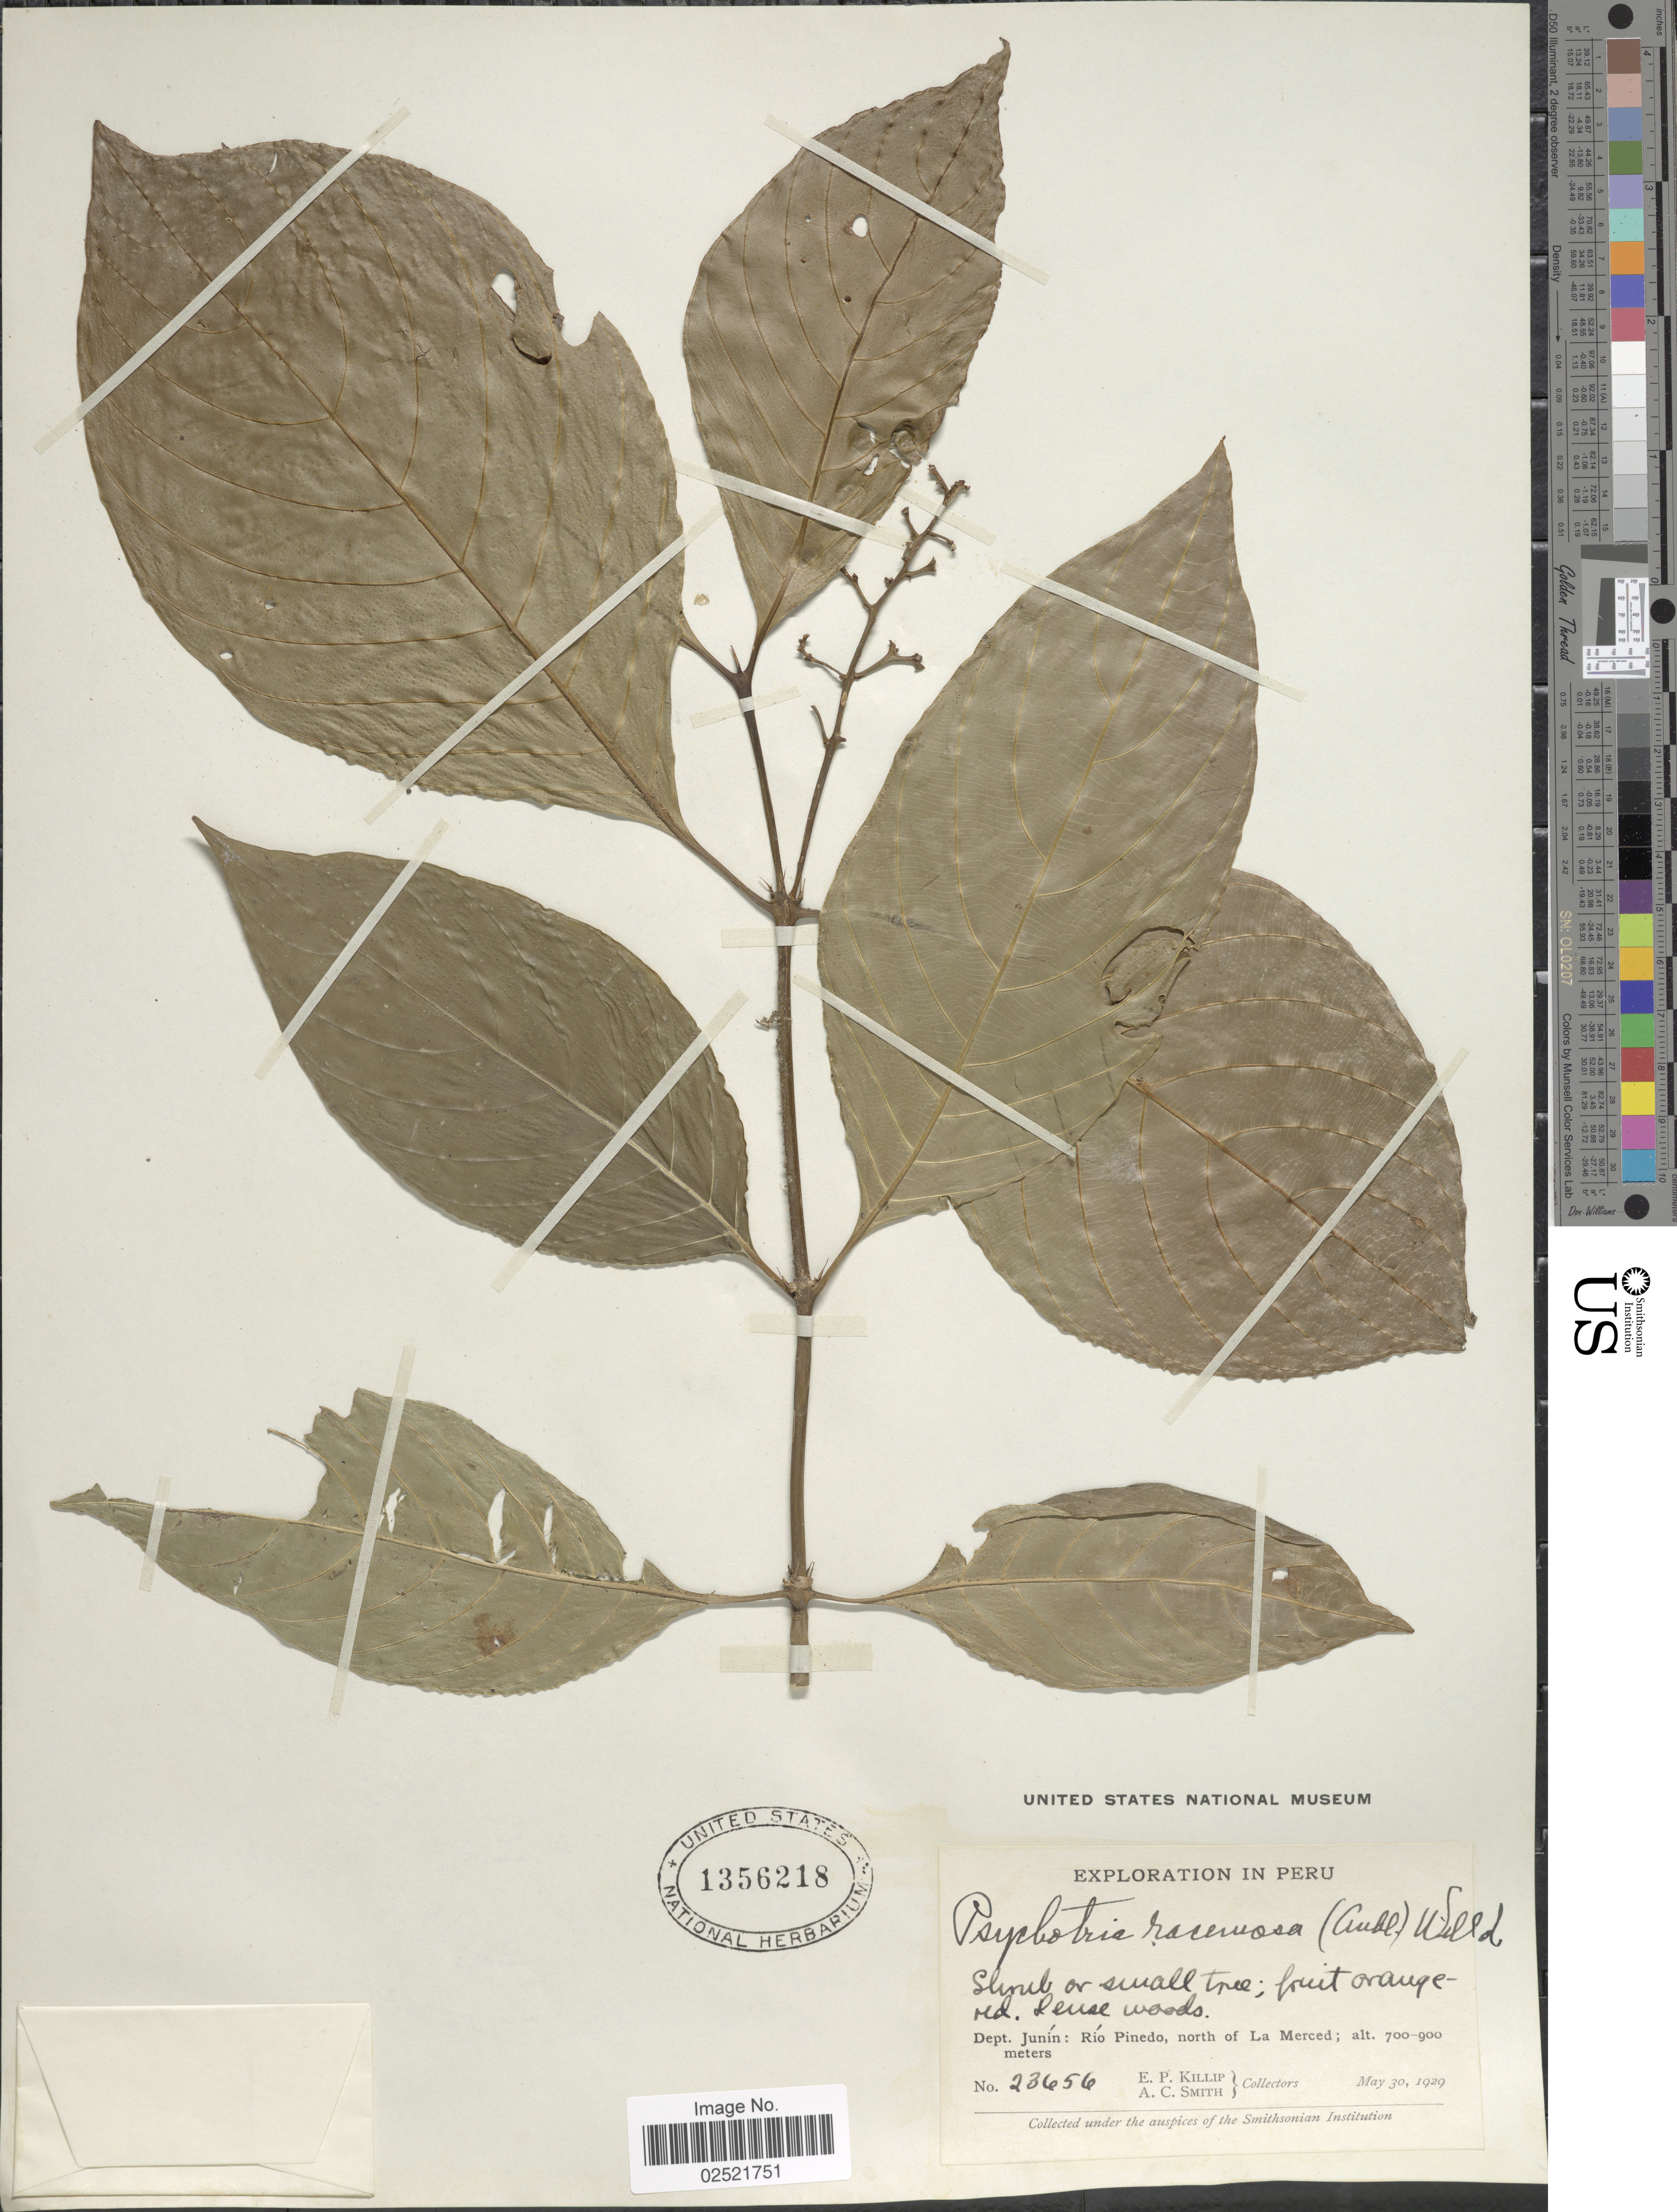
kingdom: Plantae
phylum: Tracheophyta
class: Magnoliopsida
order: Gentianales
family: Rubiaceae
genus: Psychotria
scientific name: Psychotria racemosa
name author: (Aubl.) Raeuschel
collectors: E. P. Killip & A. C. Smith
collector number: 23656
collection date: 1929-05-30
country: Peru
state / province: Junín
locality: Rio Pinedo, north of La Merced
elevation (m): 700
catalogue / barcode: US 1356218